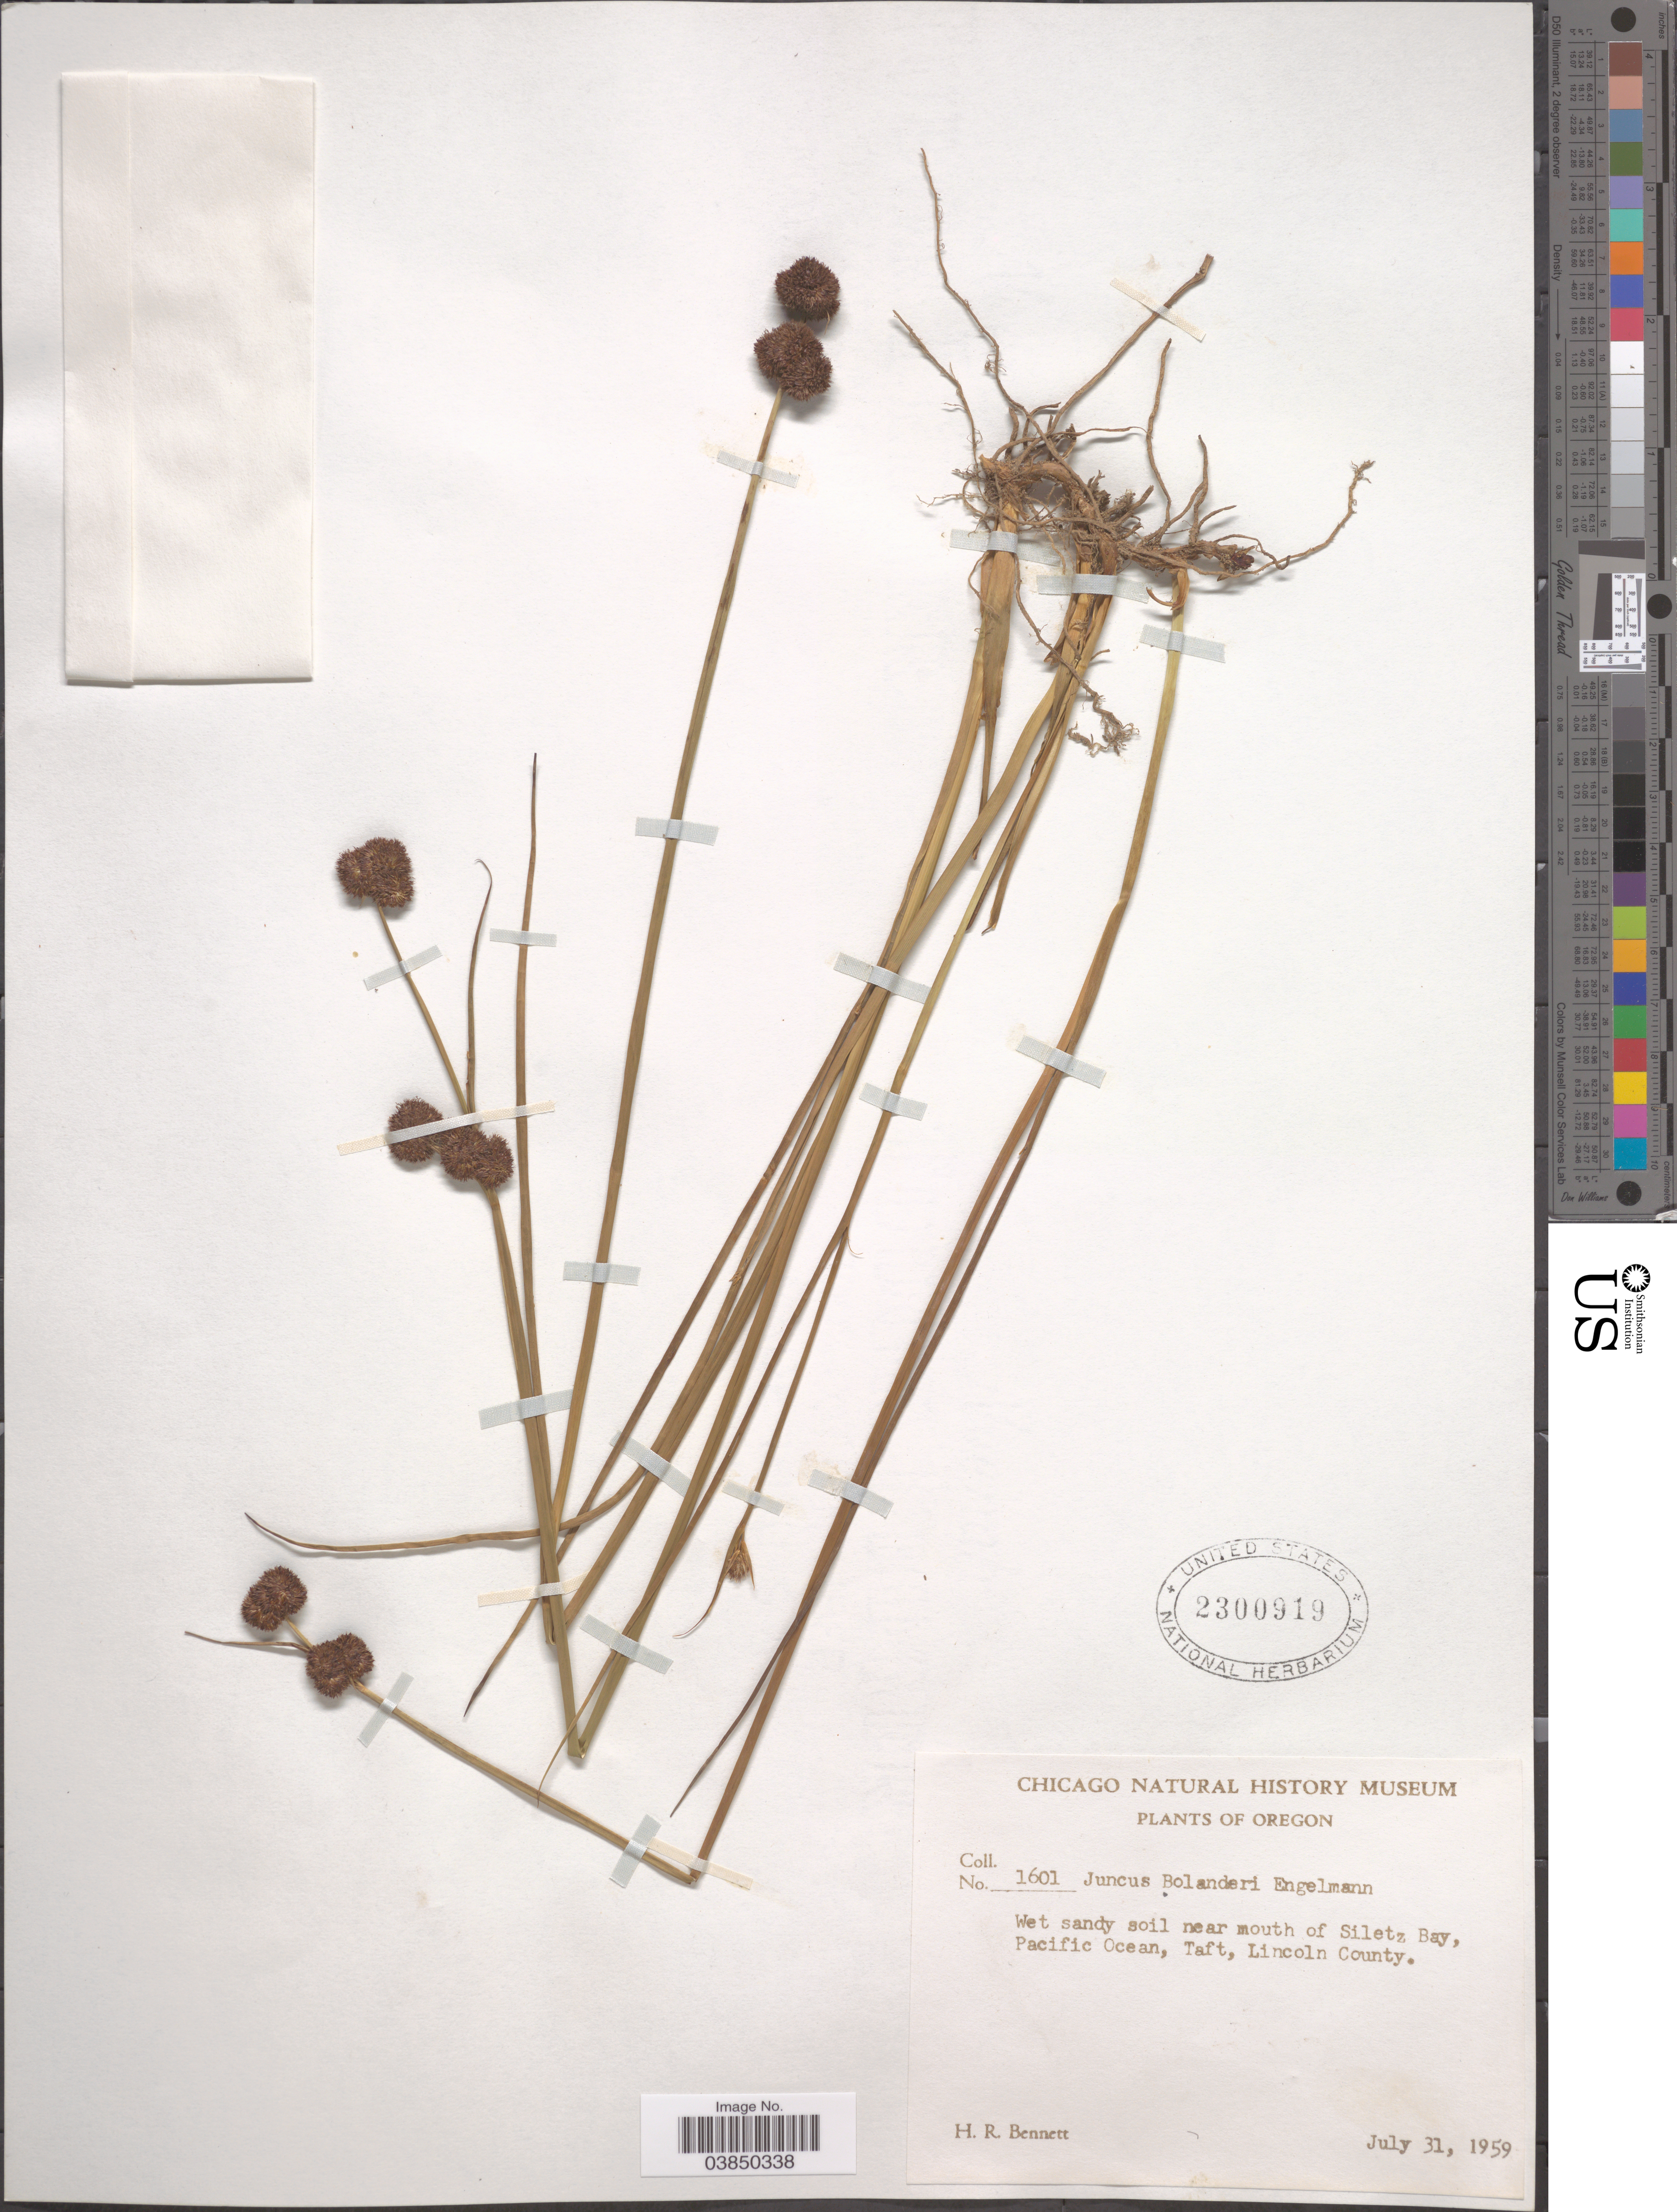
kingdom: Plantae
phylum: Tracheophyta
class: Liliopsida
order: Poales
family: Juncaceae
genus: Juncus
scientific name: Juncus bolanderi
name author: Engelm.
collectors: H. R. Bennett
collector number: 1601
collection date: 1959-07-31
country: United States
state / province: Oregon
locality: Near mouth of Siletz Bay, Pacific Ocean, Taft, Lincoln County.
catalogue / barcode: US 2300919